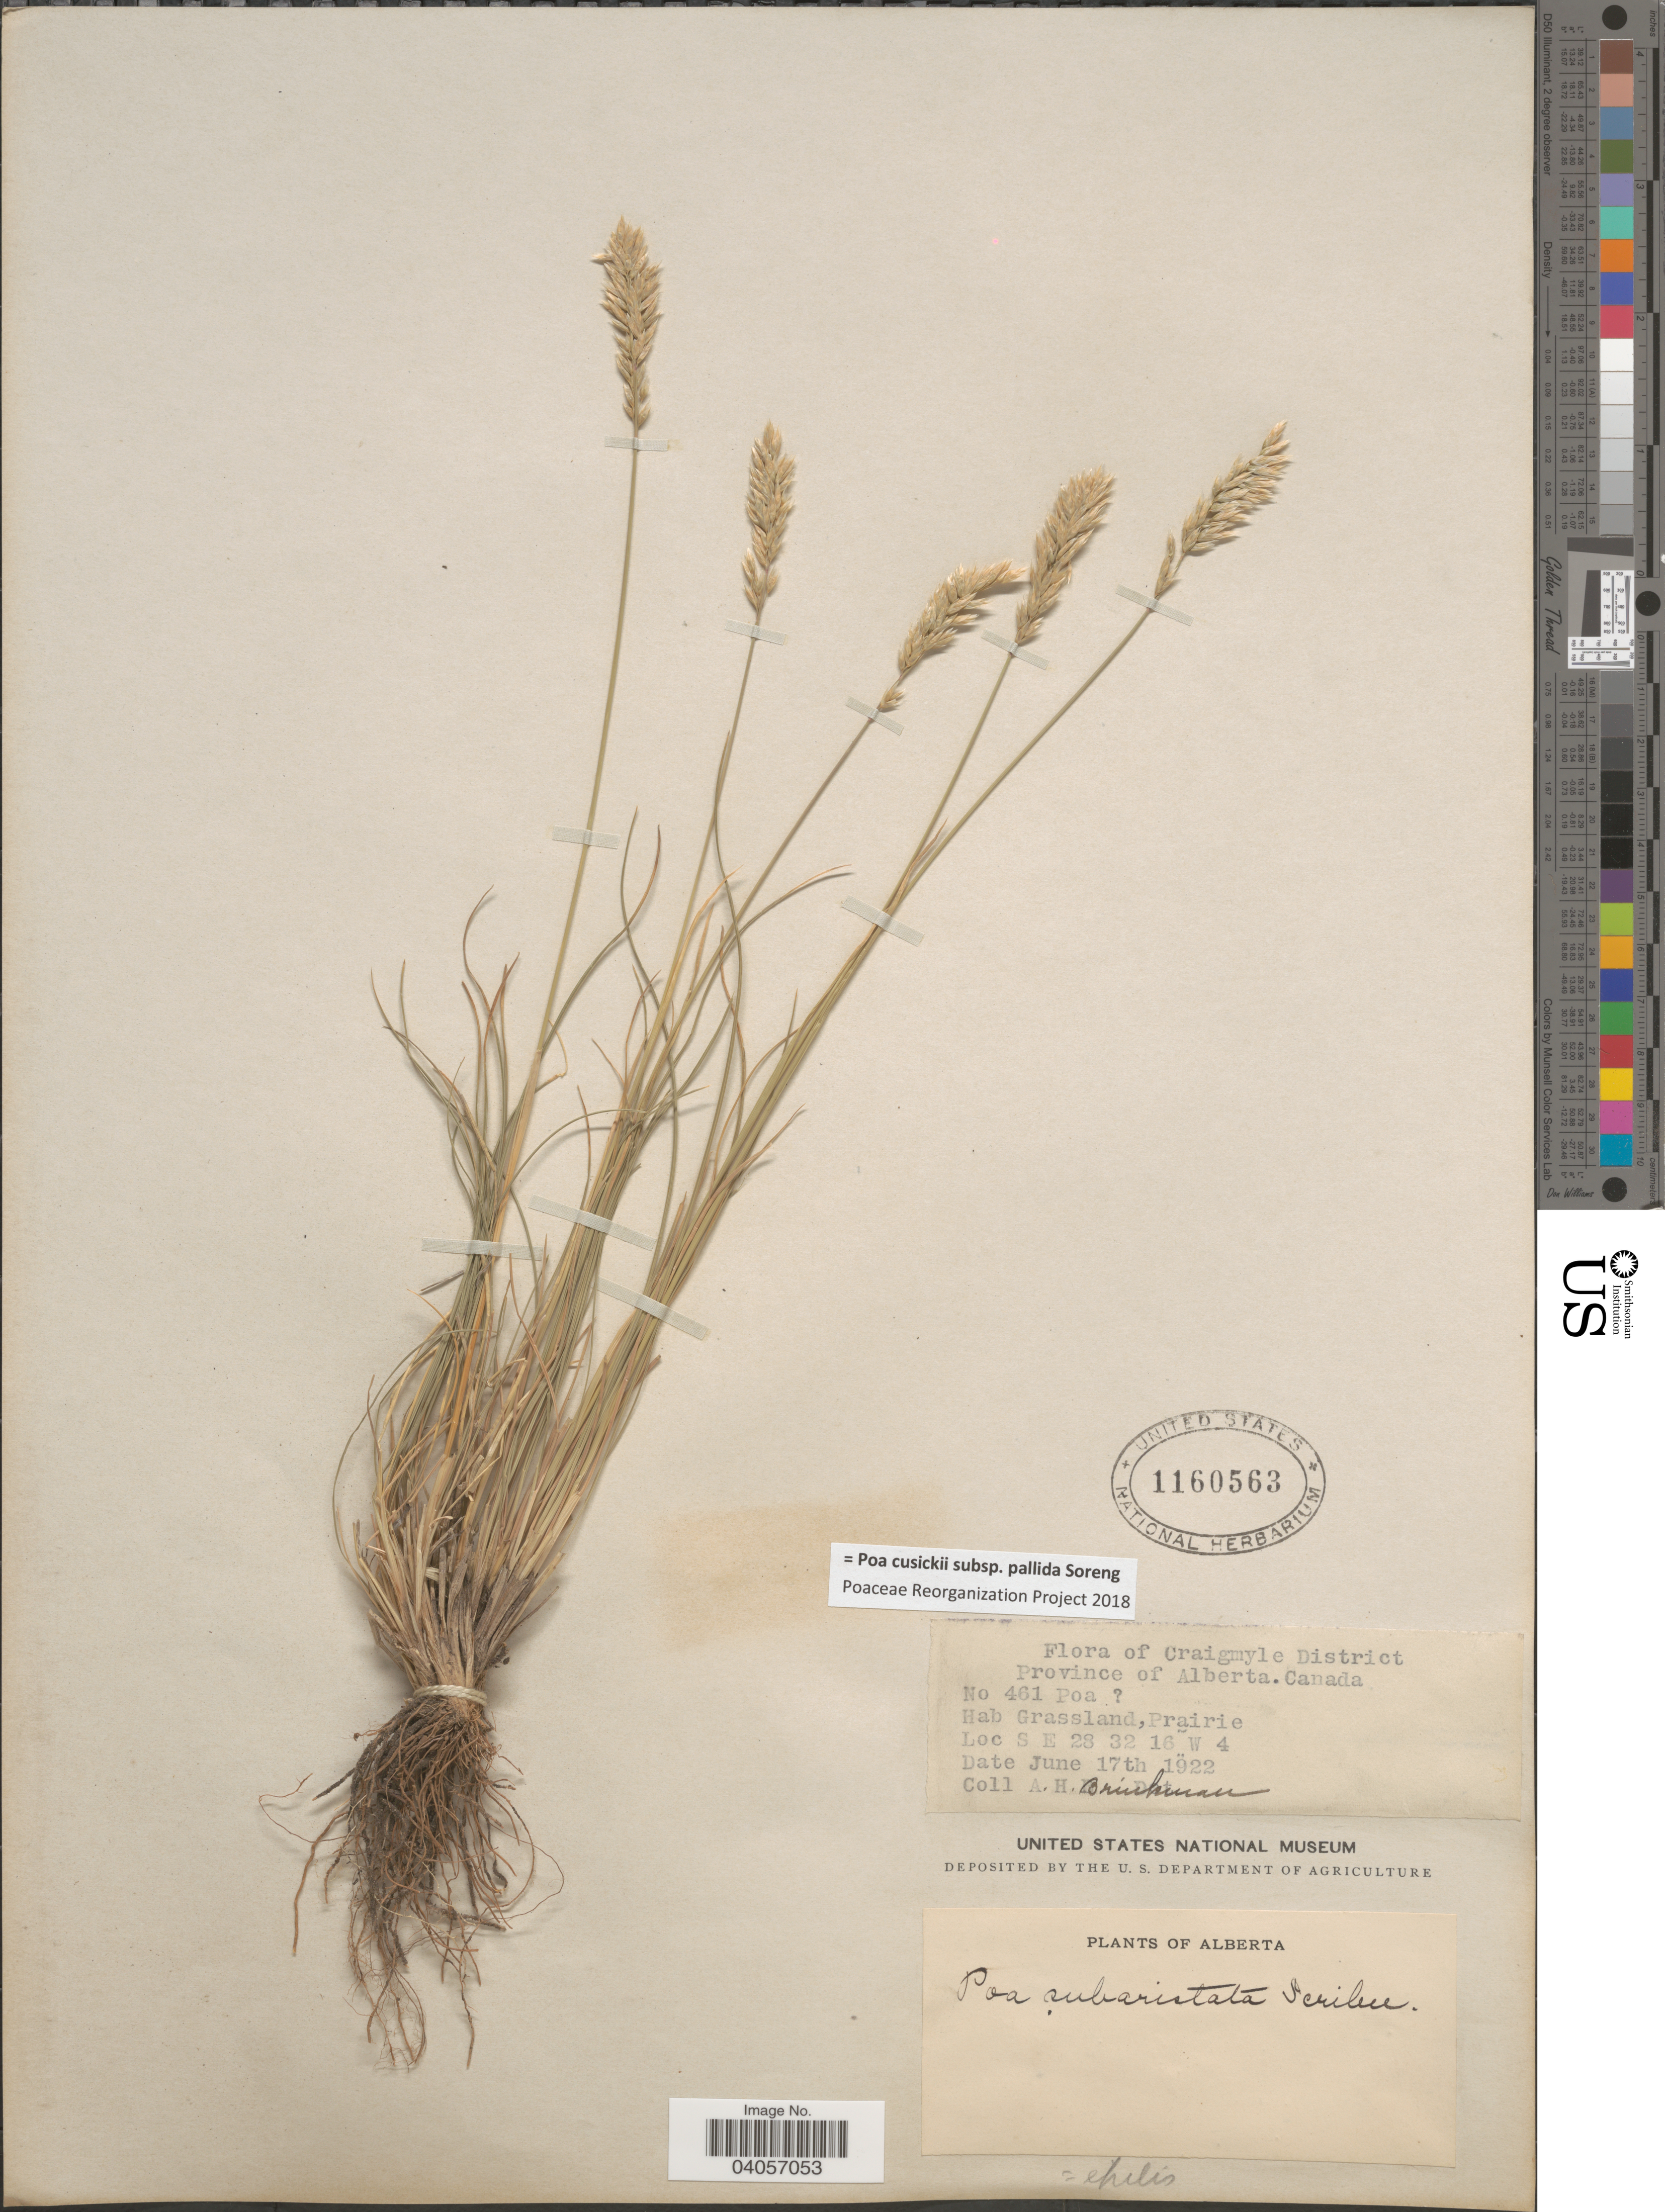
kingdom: Plantae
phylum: Tracheophyta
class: Liliopsida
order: Poales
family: Poaceae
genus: Poa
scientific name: Poa cusickii subsp. pallida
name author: Soreng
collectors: A. Brinkman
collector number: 461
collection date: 1922-06-17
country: Canada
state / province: Alberta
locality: Craigmyle District. S E 28 32 16 W 4.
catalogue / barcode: US 1160563